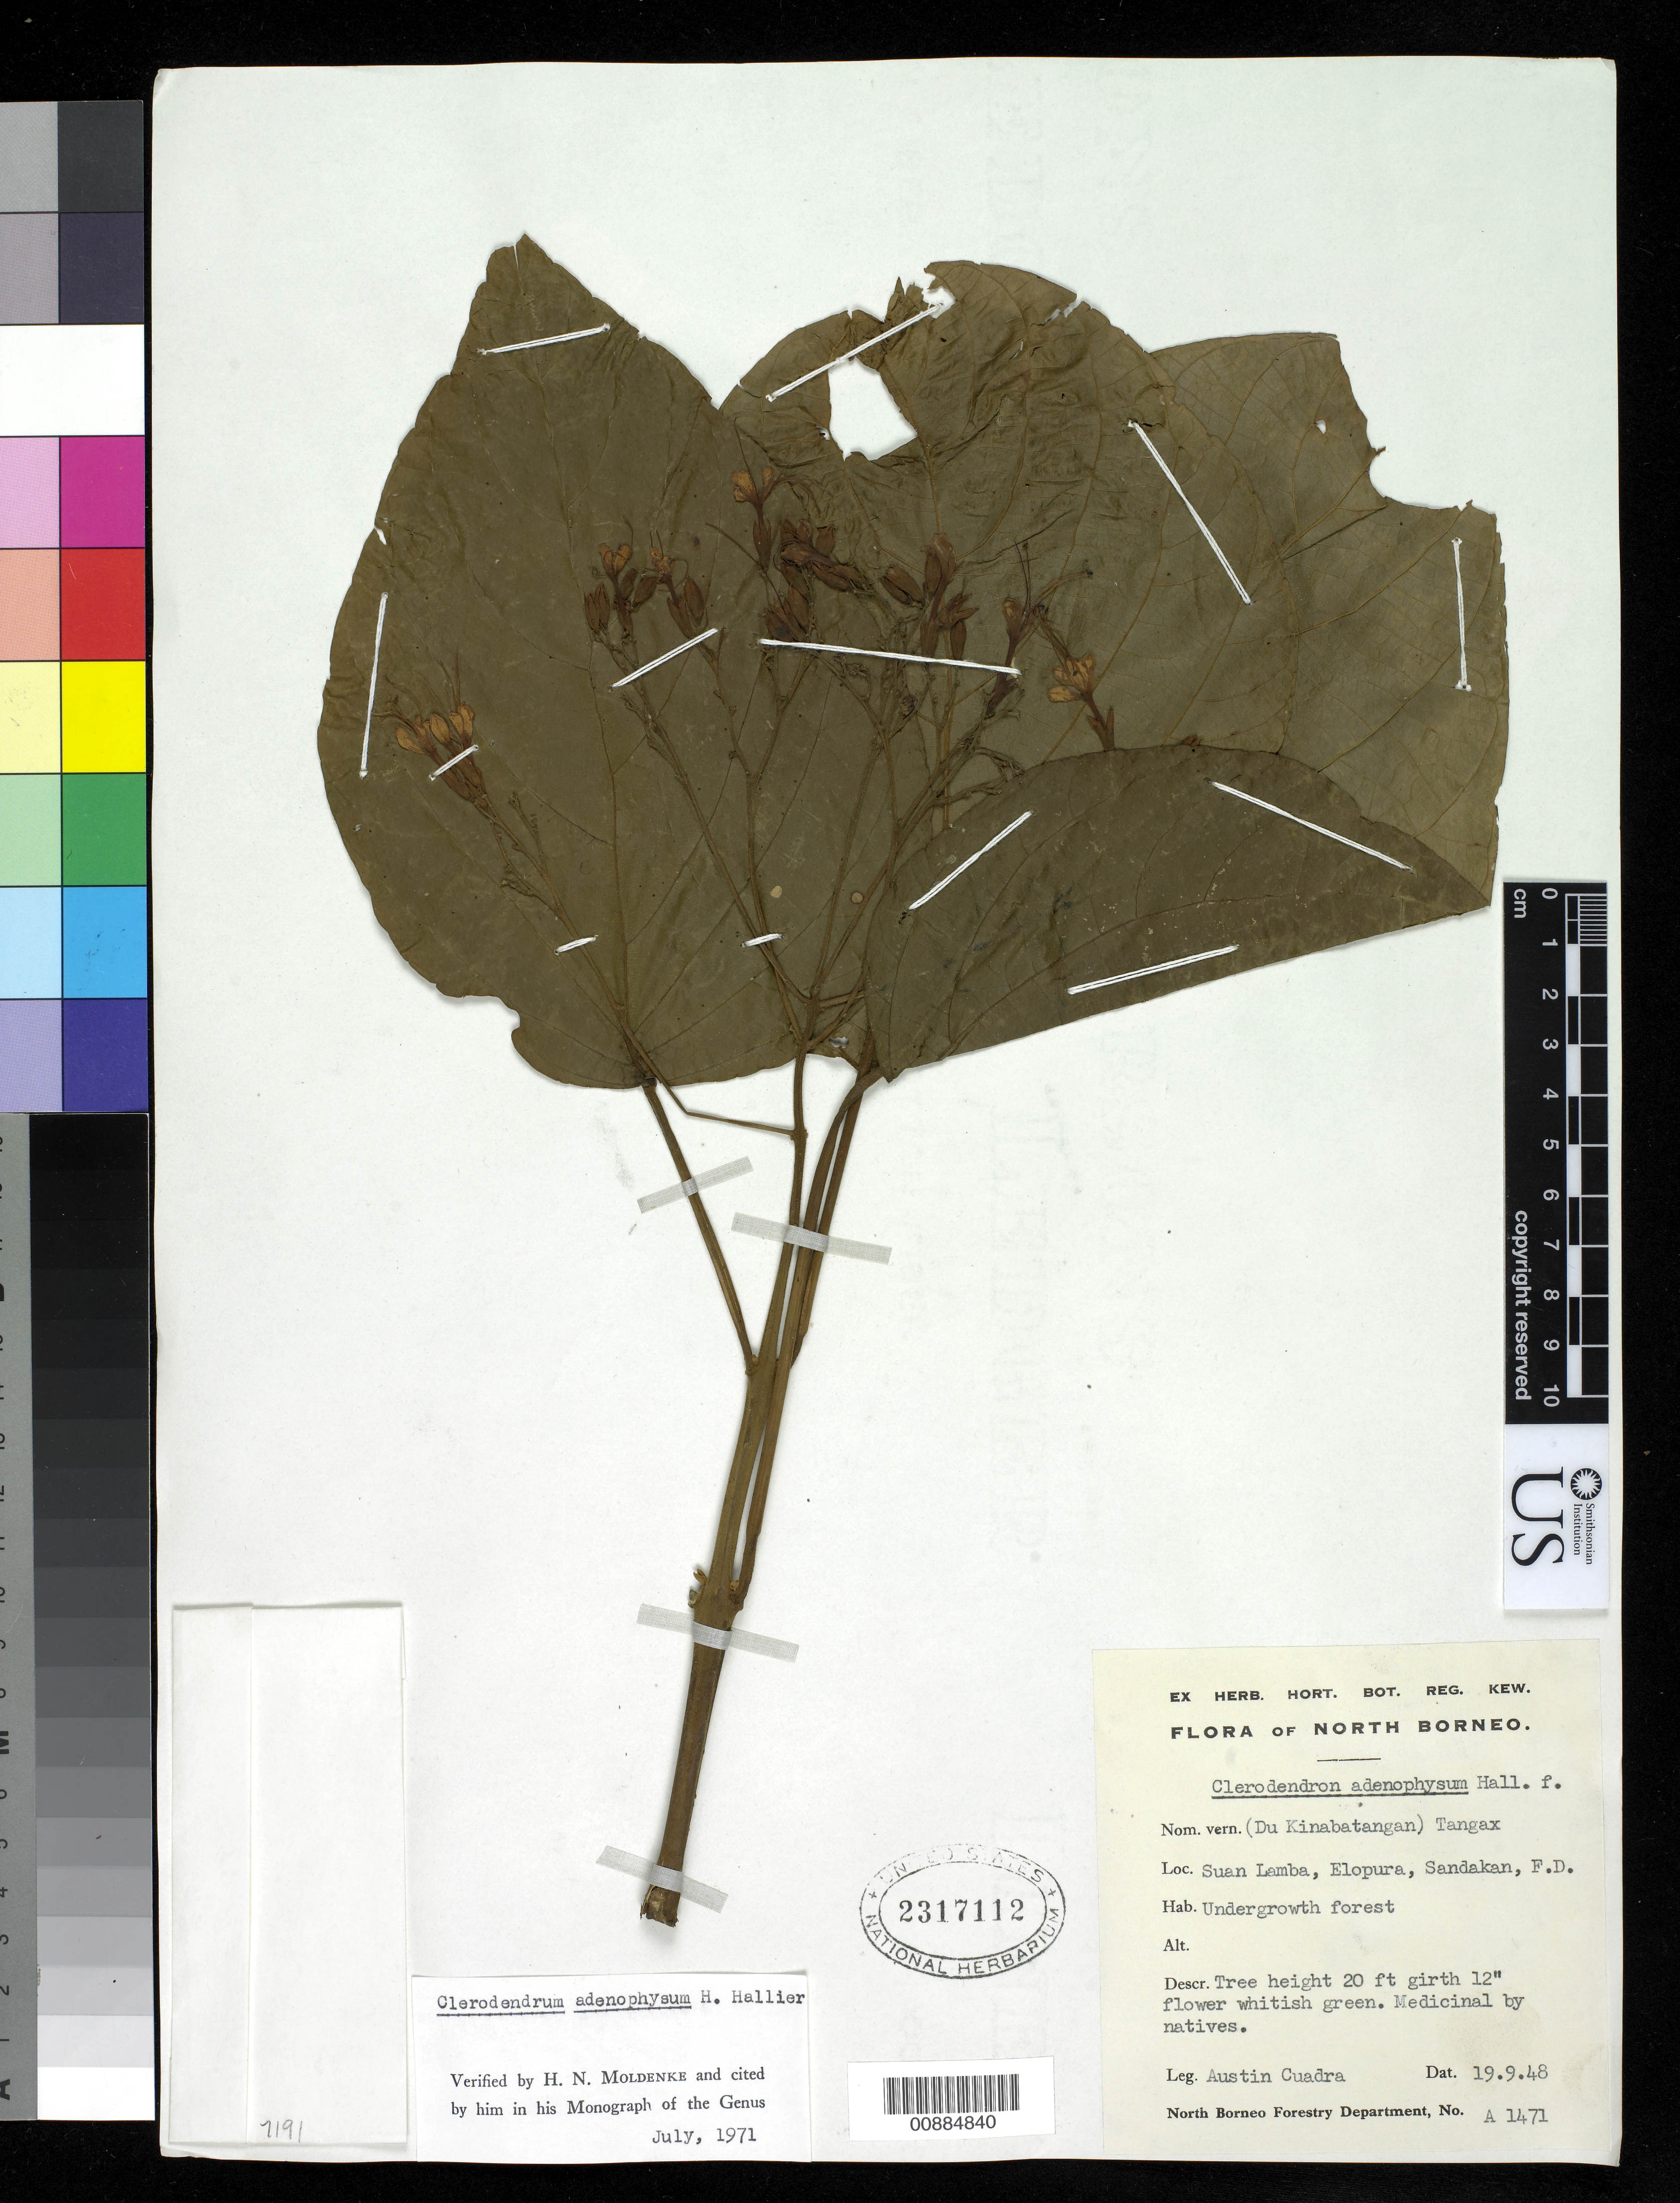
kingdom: Plantae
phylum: Tracheophyta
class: Magnoliopsida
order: Lamiales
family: Lamiaceae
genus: Clerodendrum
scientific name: Clerodendrum adenophysum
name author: Hall.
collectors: A. Cuadra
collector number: A 1471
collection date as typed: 19 Sep 1948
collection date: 1948-09-19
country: Malaysia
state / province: Sabah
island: Borneo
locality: Suan Lamba, Elopura, Sandakan, F.D.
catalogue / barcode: US 2317112